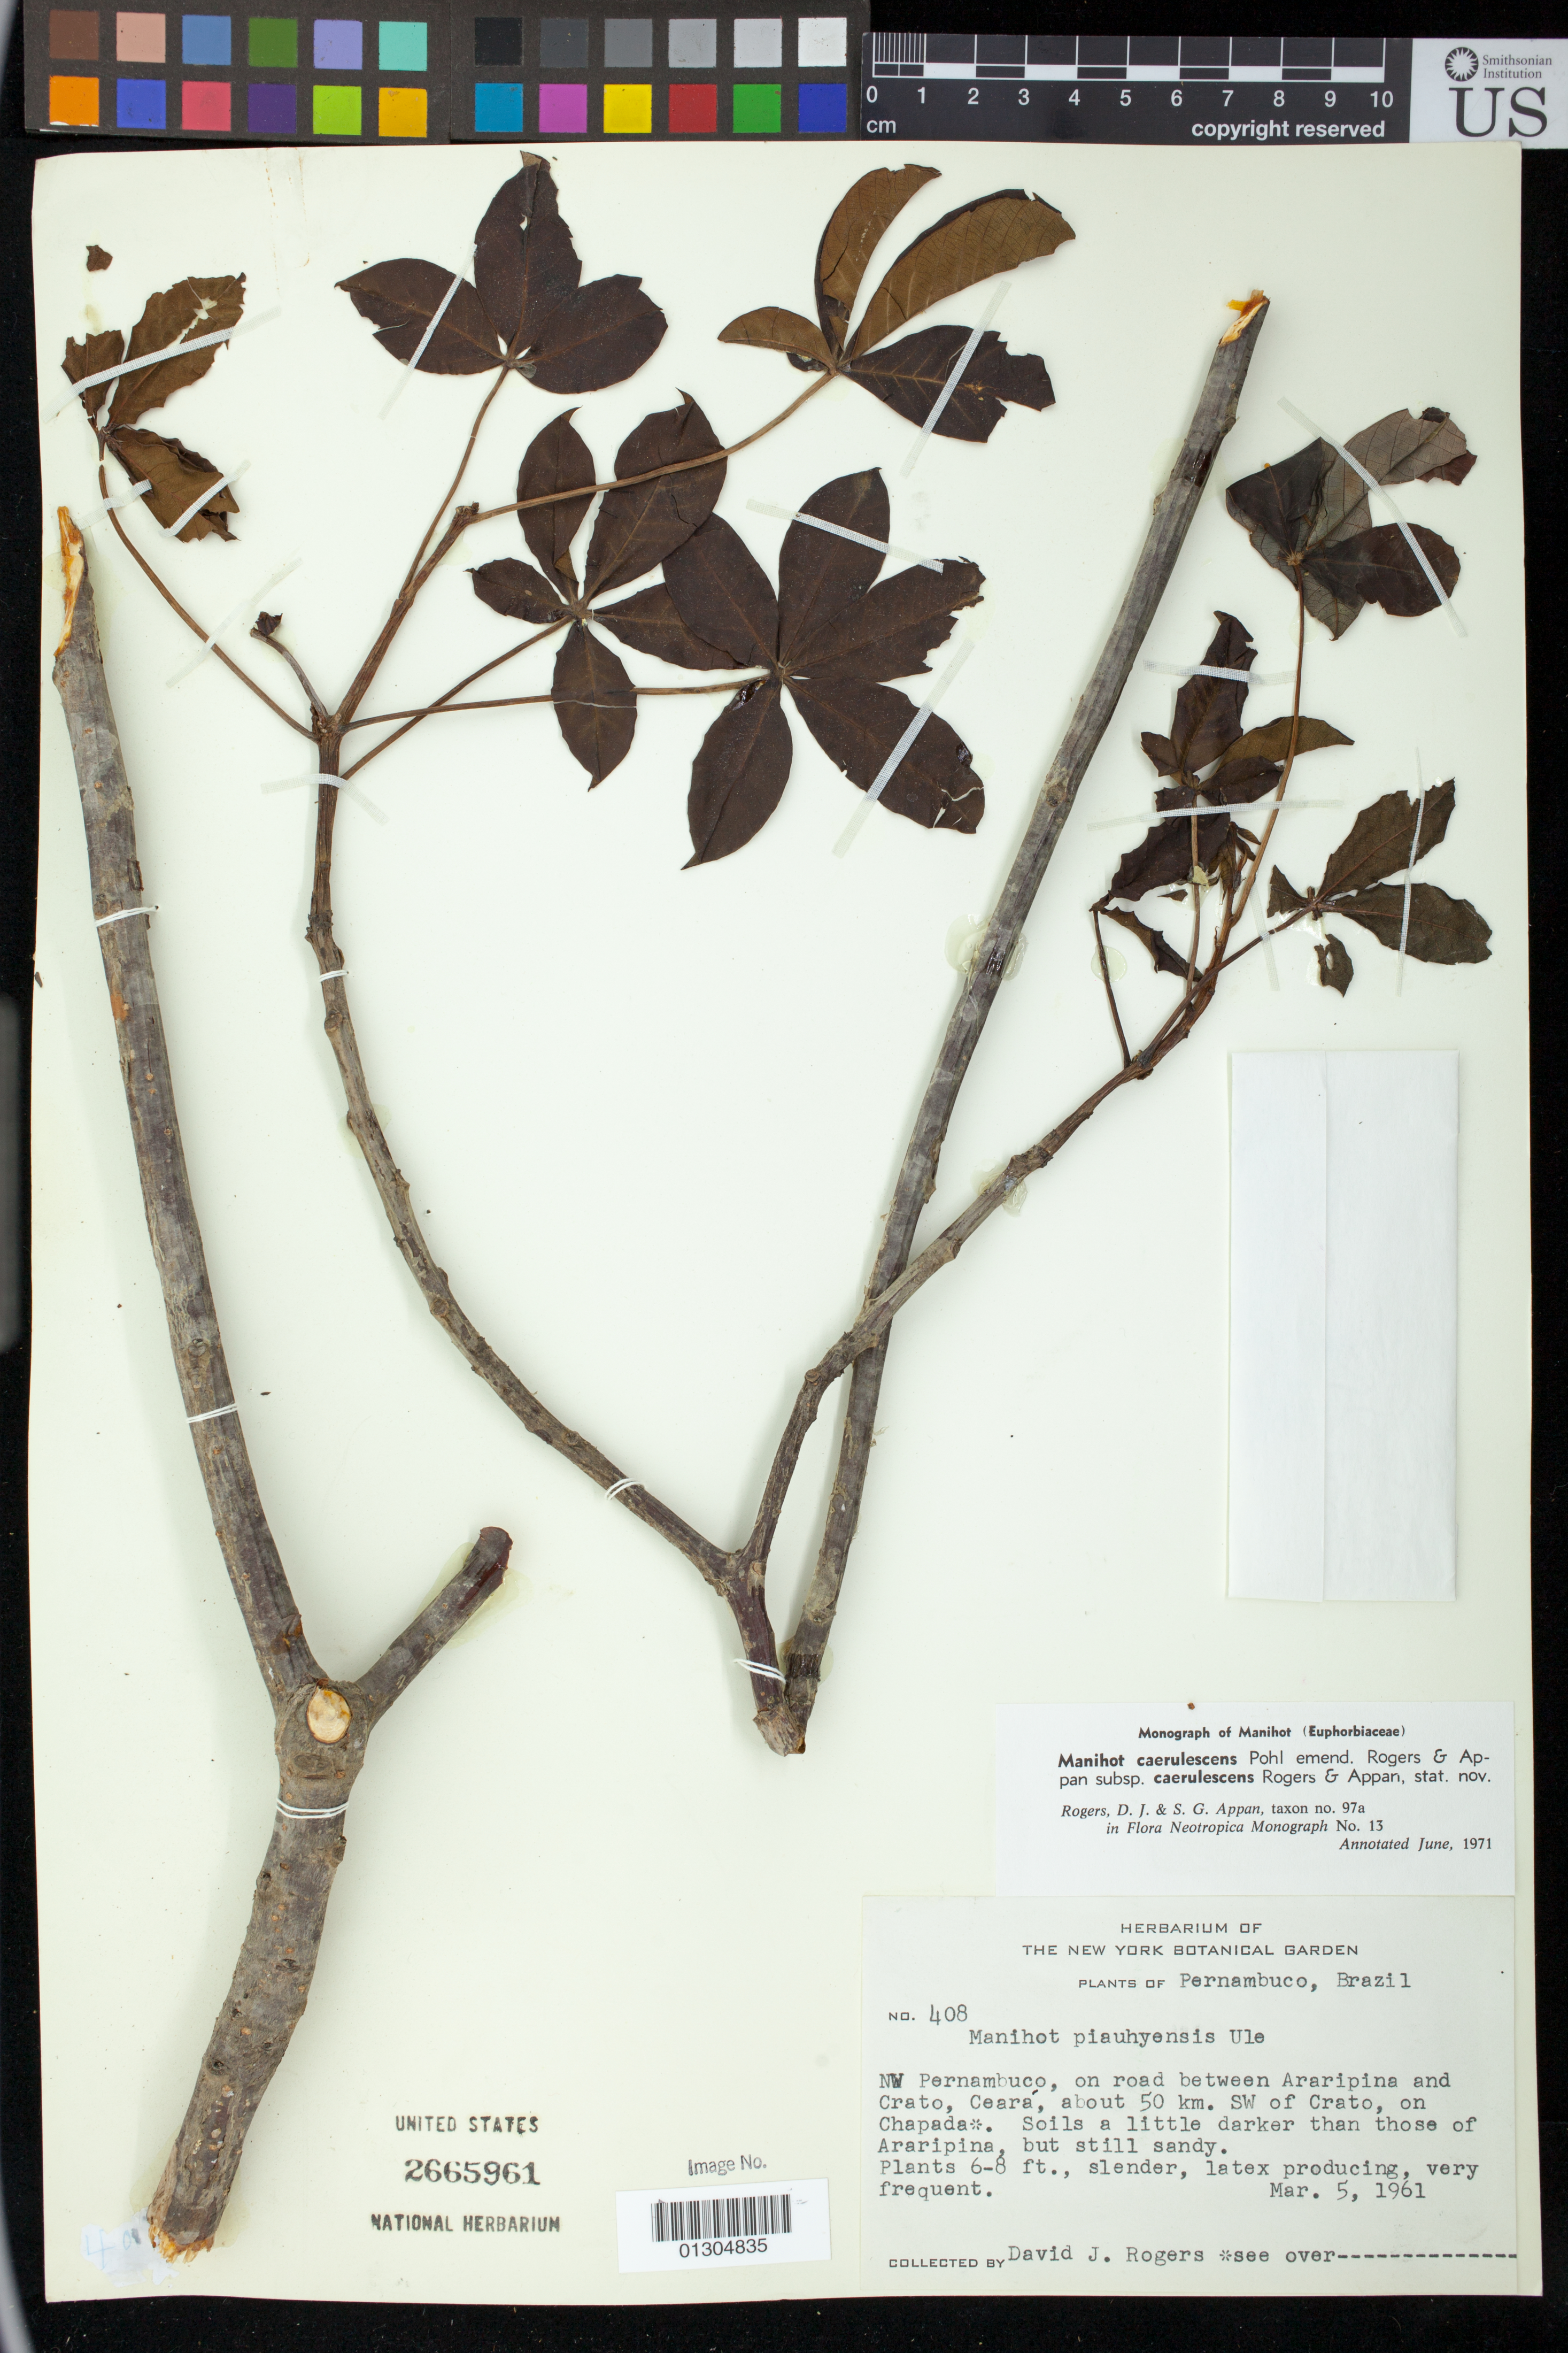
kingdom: Plantae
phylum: Tracheophyta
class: Magnoliopsida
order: Malpighiales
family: Euphorbiaceae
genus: Manihot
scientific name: Manihot caerulescens subsp. caerulescens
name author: Pohl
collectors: D. J. Rogers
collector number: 408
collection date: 1961-03-05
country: Brazil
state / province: Pernambuco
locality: on road between Araripina and Crato, Ceara, about 50 km SW of Crato, on Chapada.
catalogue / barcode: US 2665961